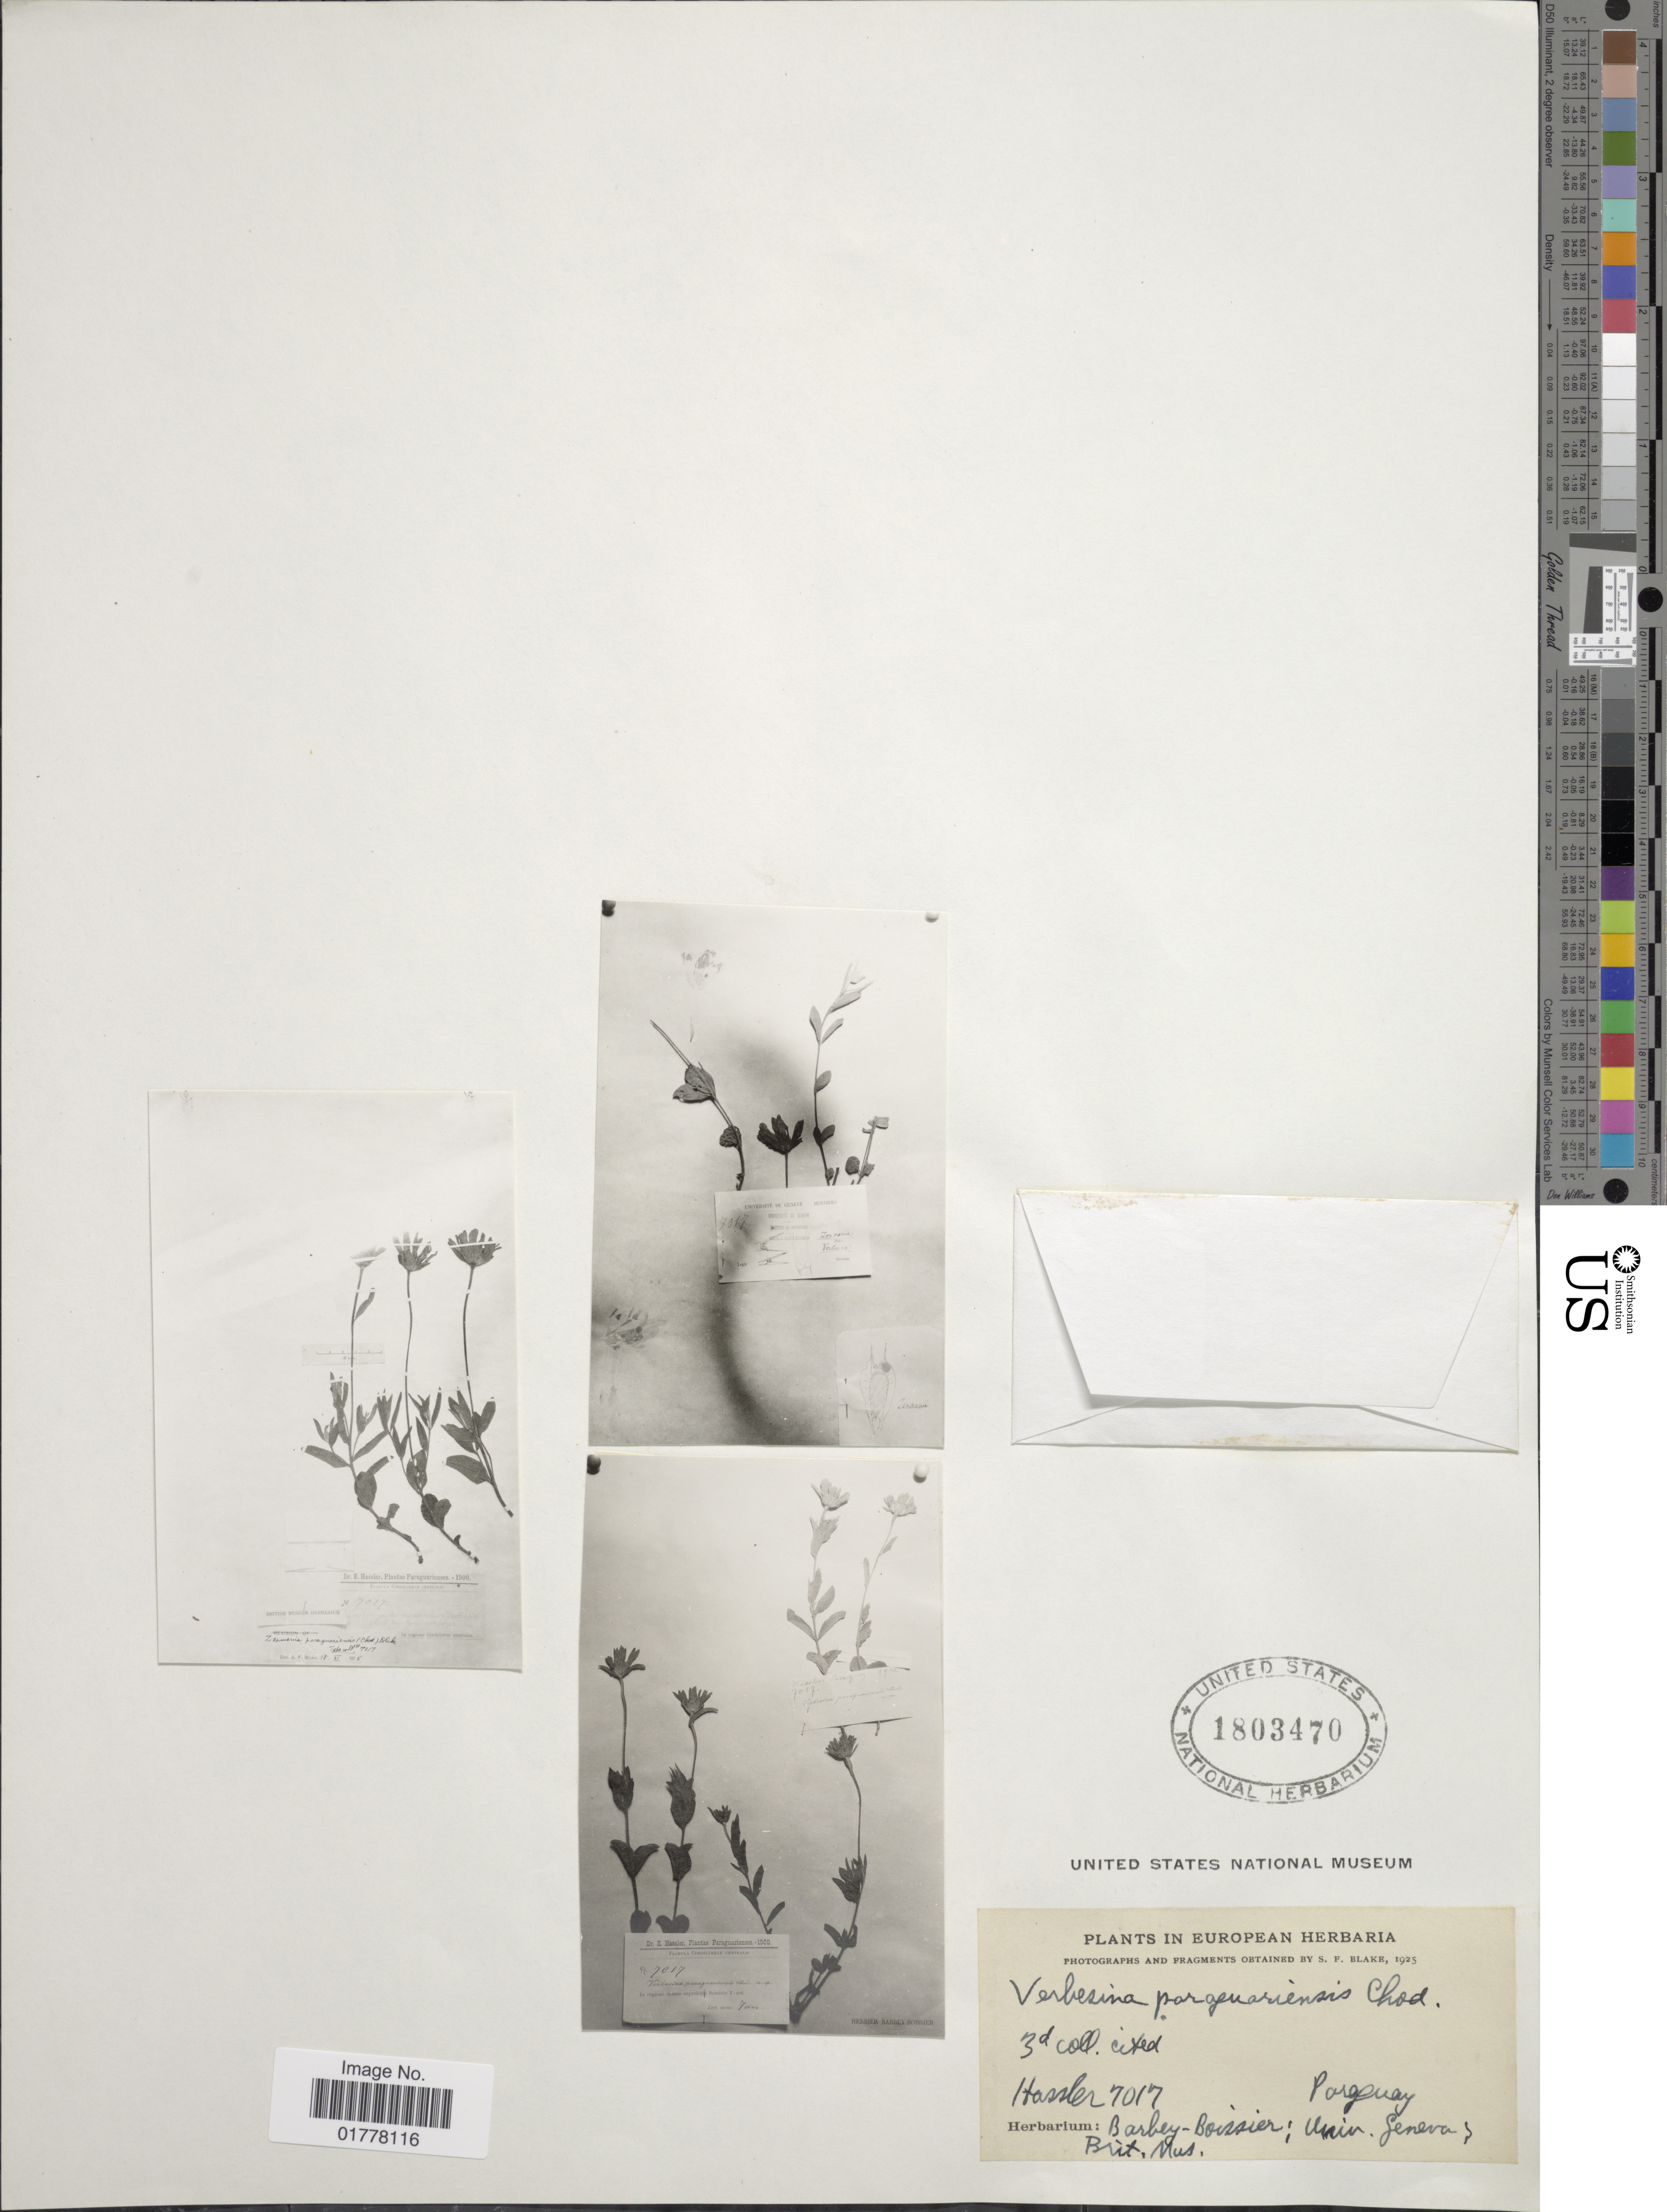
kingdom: Plantae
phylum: Tracheophyta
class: Magnoliopsida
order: Asterales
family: Asteraceae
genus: Angelphytum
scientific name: Angelphytum paraguariensis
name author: (Chodat) H. Rob.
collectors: Hassler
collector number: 7017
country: Paraguay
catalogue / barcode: US 1803470